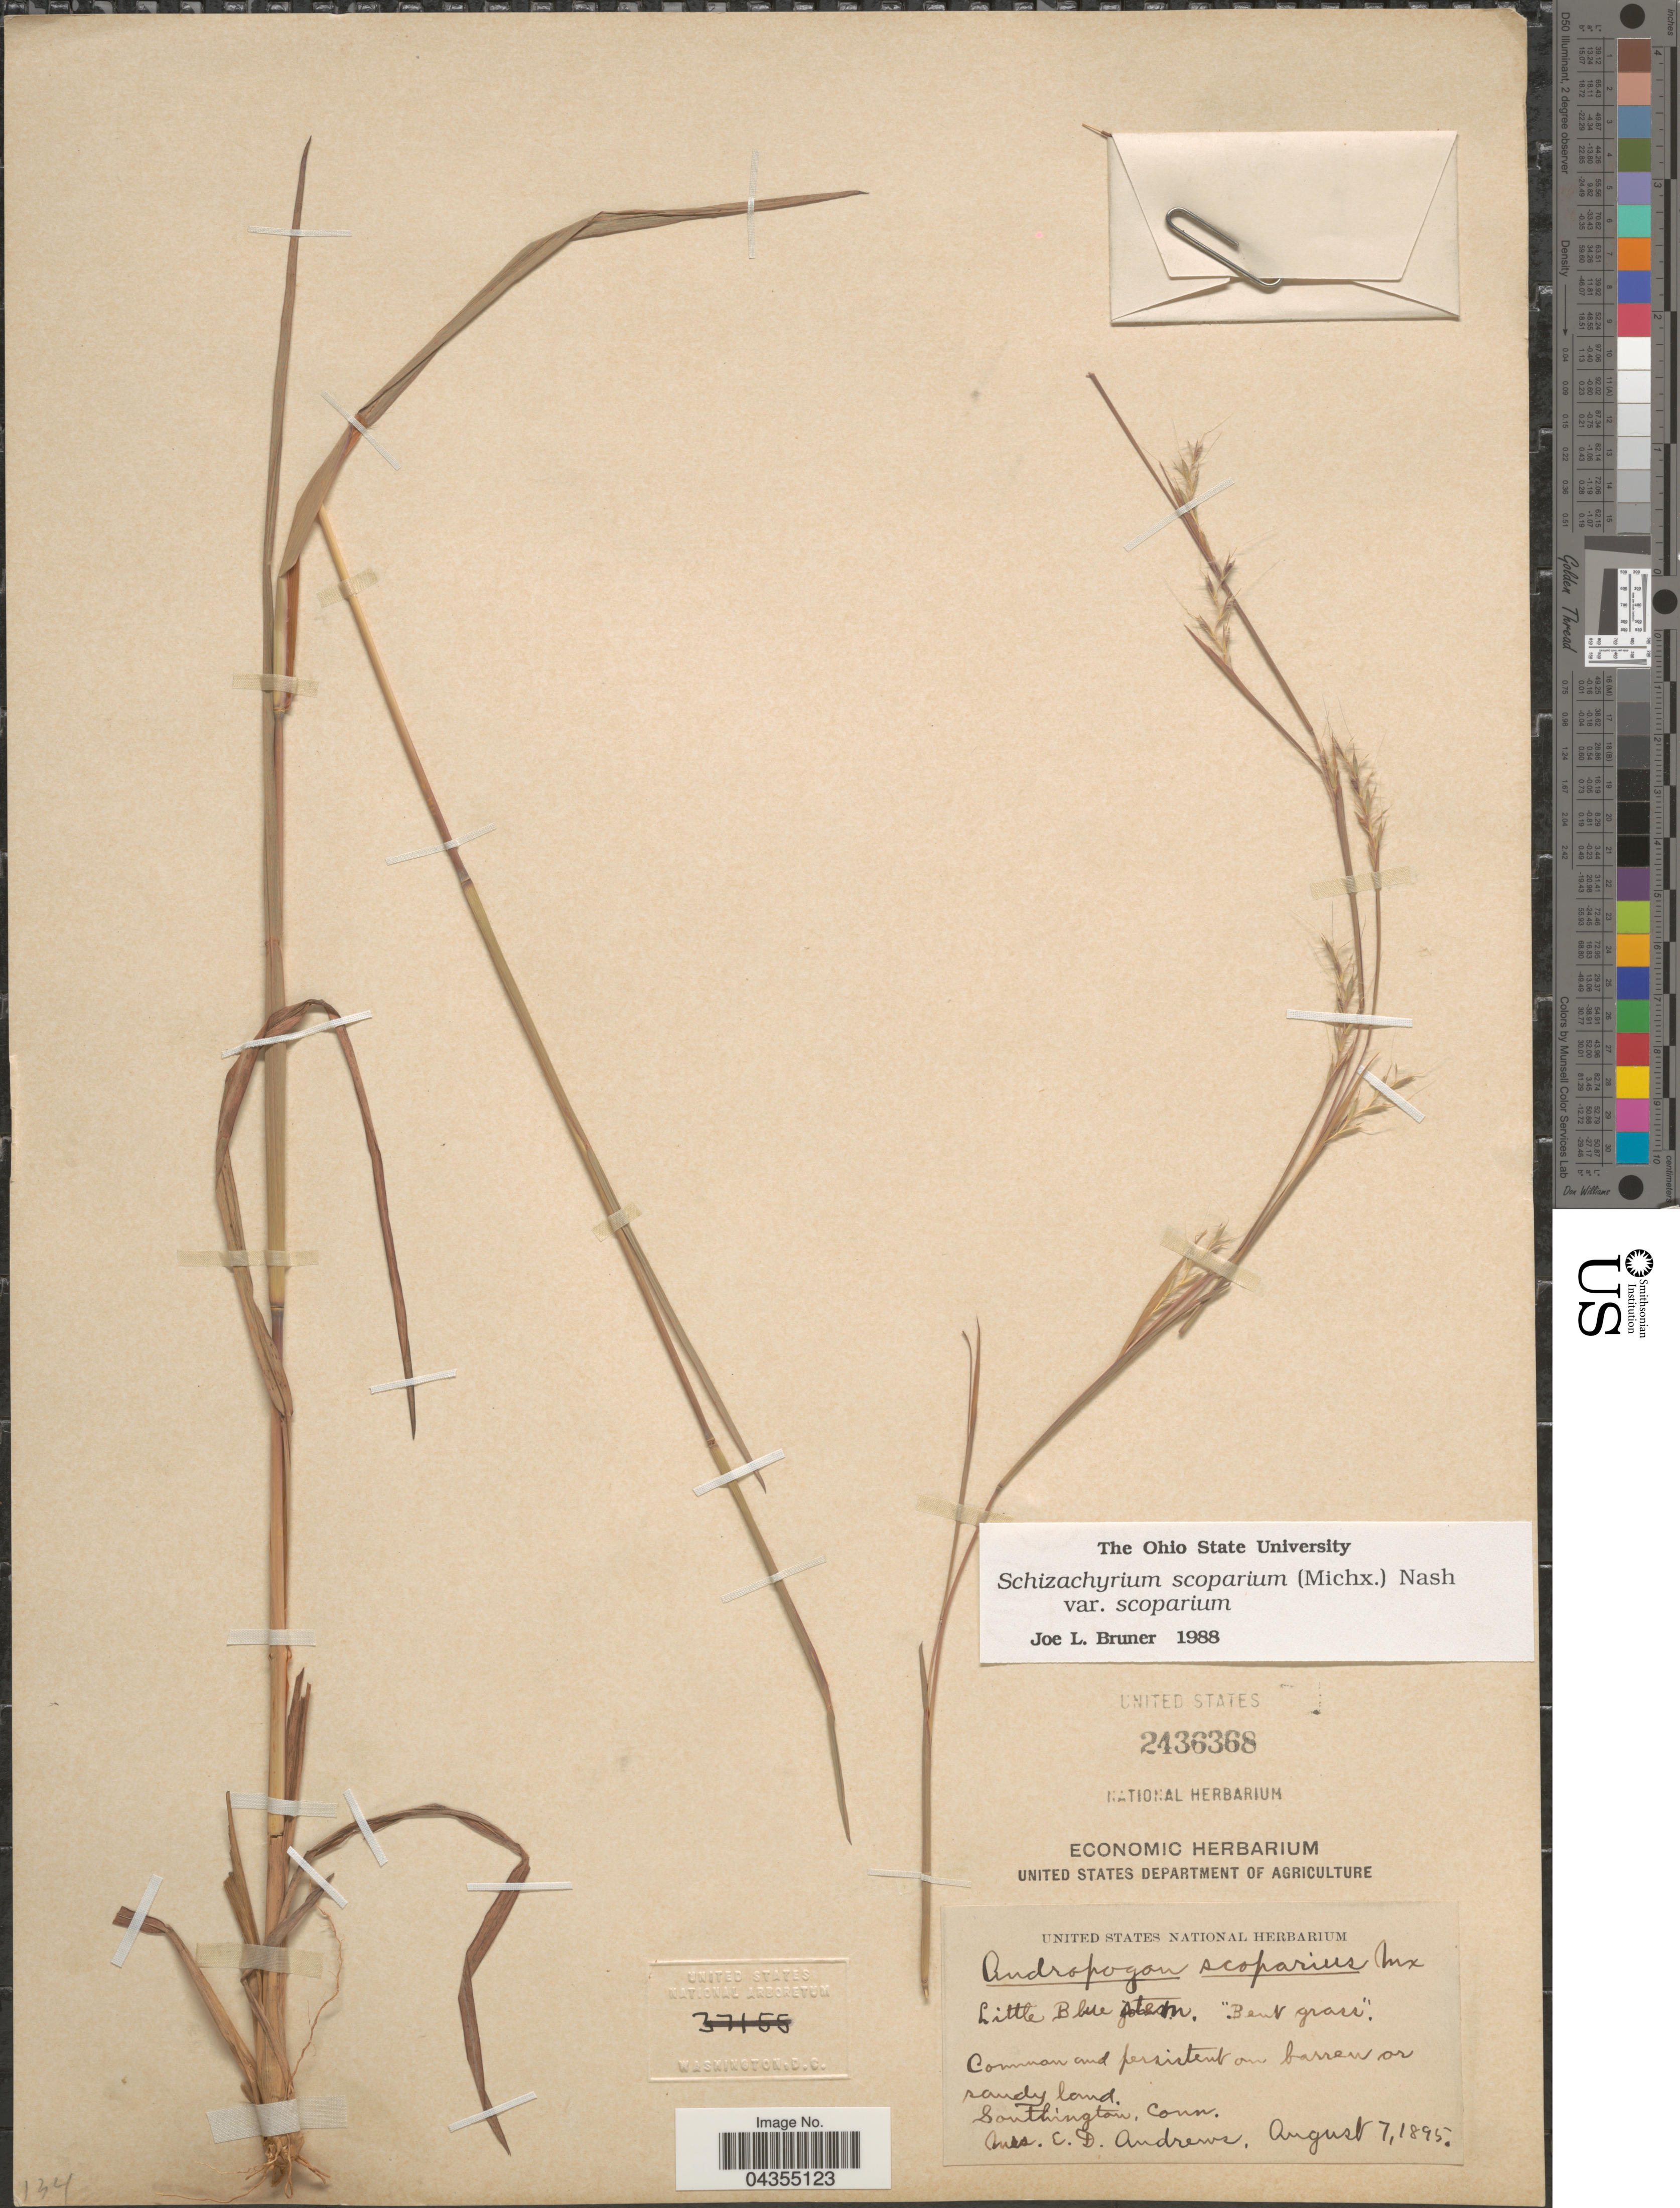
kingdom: Plantae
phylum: Tracheophyta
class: Liliopsida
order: Poales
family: Poaceae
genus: Schizachyrium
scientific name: Schizachyrium scoparium var. scoparium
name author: (Michx.) Nash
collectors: E. Andrews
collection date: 1895-08-07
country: United States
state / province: Connecticut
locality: Southington.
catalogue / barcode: US 2436368